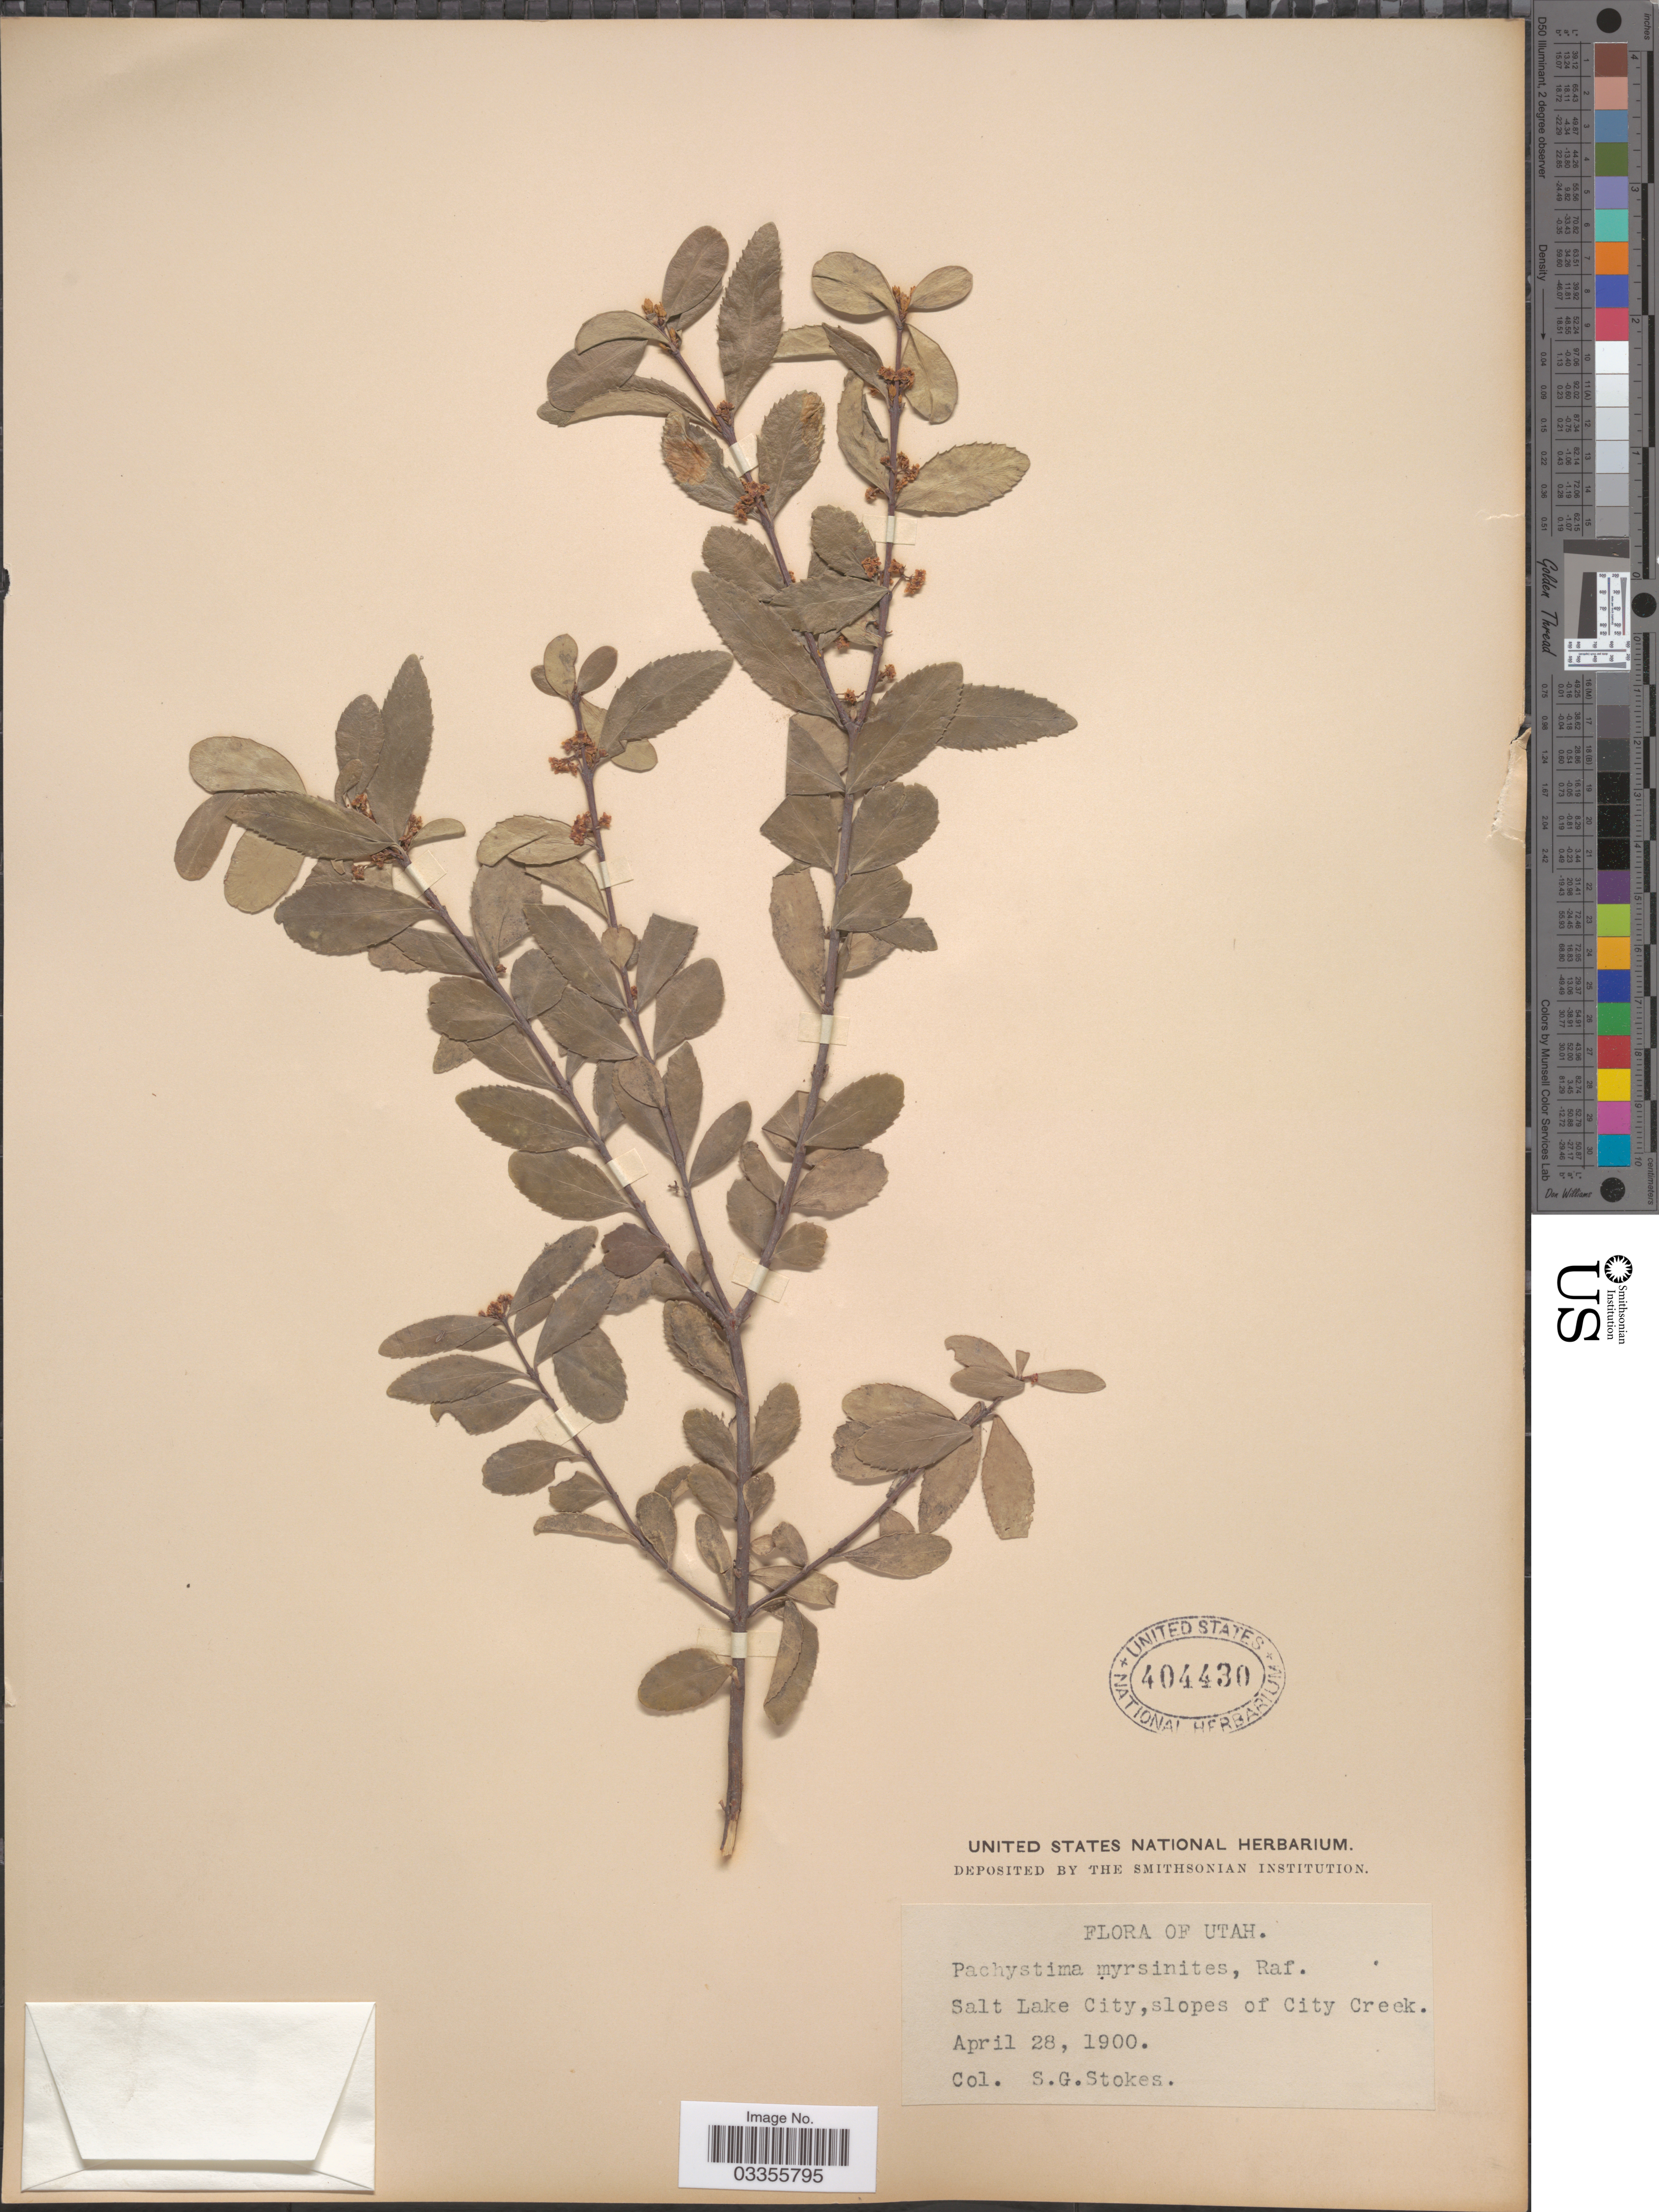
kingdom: Plantae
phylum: Tracheophyta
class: Magnoliopsida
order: Celastrales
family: Celastraceae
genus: Paxistima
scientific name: Paxistima myrsinites subsp. myrsinites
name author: (Pursh) Raf.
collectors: S. G. Stokes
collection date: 1900-04-28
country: United States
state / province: Utah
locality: Salt Lake City, slopes of City Creek.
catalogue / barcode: US 404430